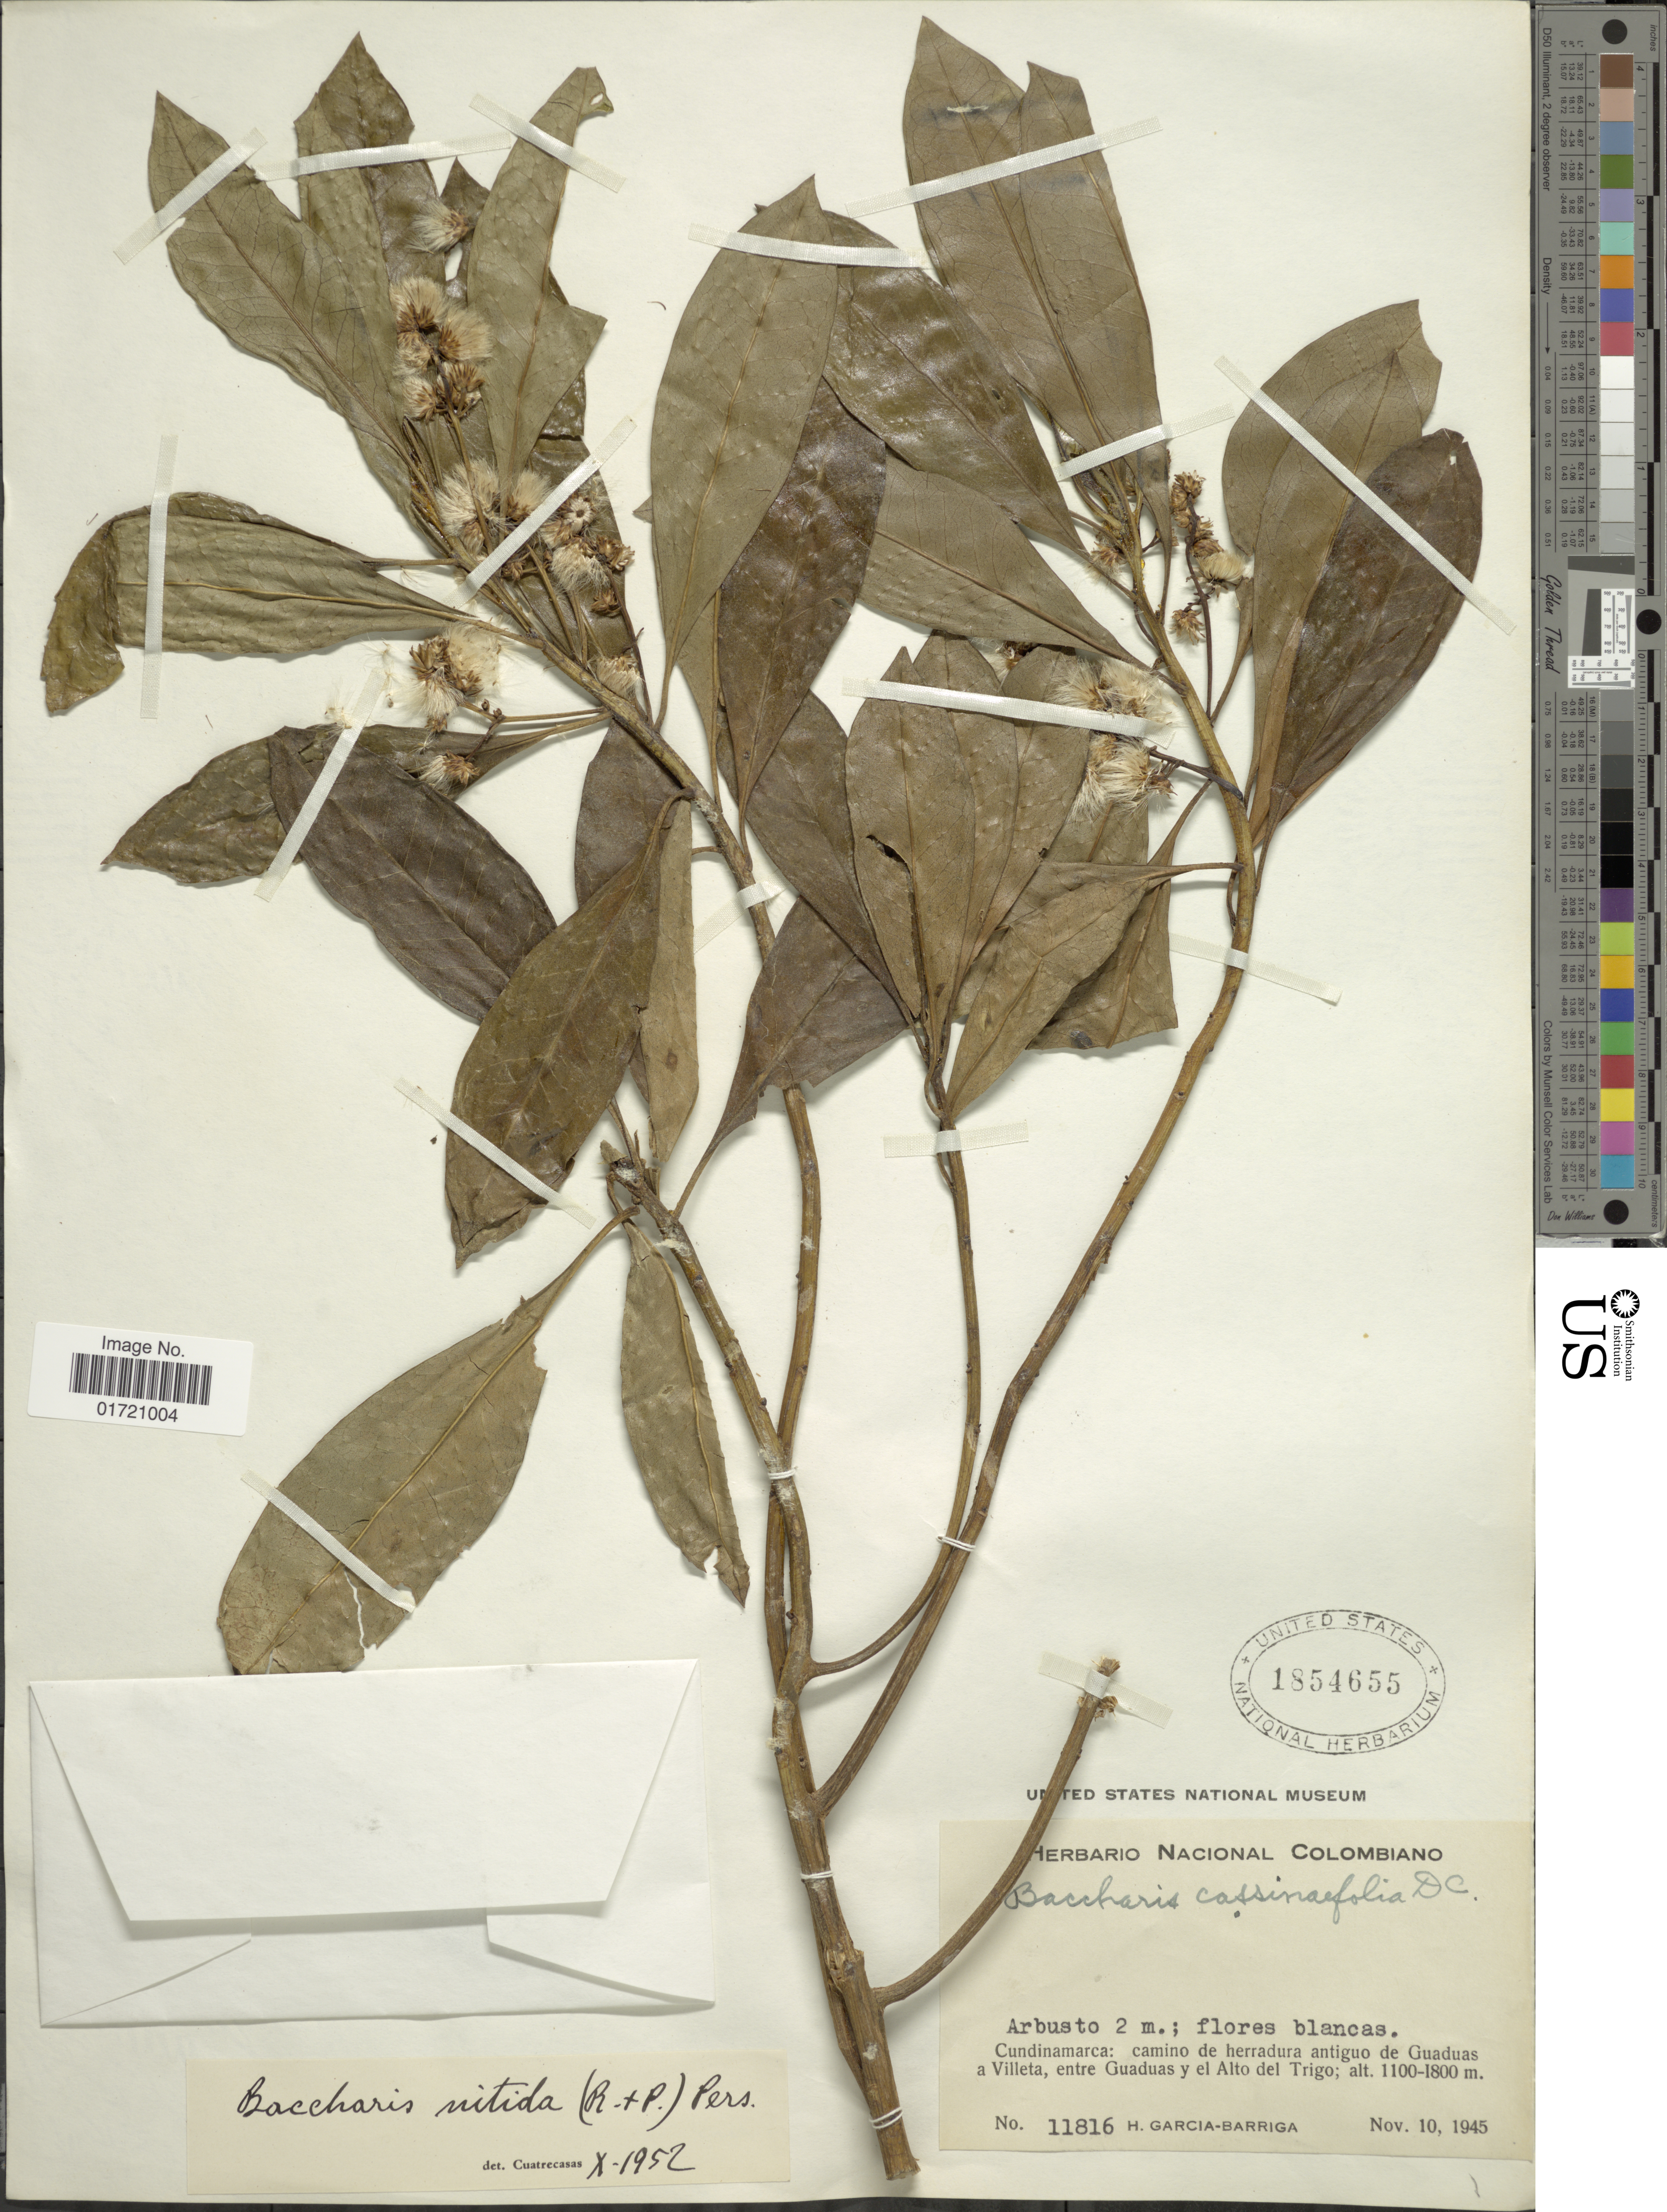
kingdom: Plantae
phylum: Tracheophyta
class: Magnoliopsida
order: Asterales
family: Asteraceae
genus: Baccharis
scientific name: Baccharis nitida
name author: (Ruiz & Pav.) Pers.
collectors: H. García Barriga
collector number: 11816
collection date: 1945-11-10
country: Colombia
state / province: Cundinamarca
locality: Camino de herradura antiguo de Guaduas a Villeta, entre Guadas y el Alto del Trigo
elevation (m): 1100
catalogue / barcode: US 1854655